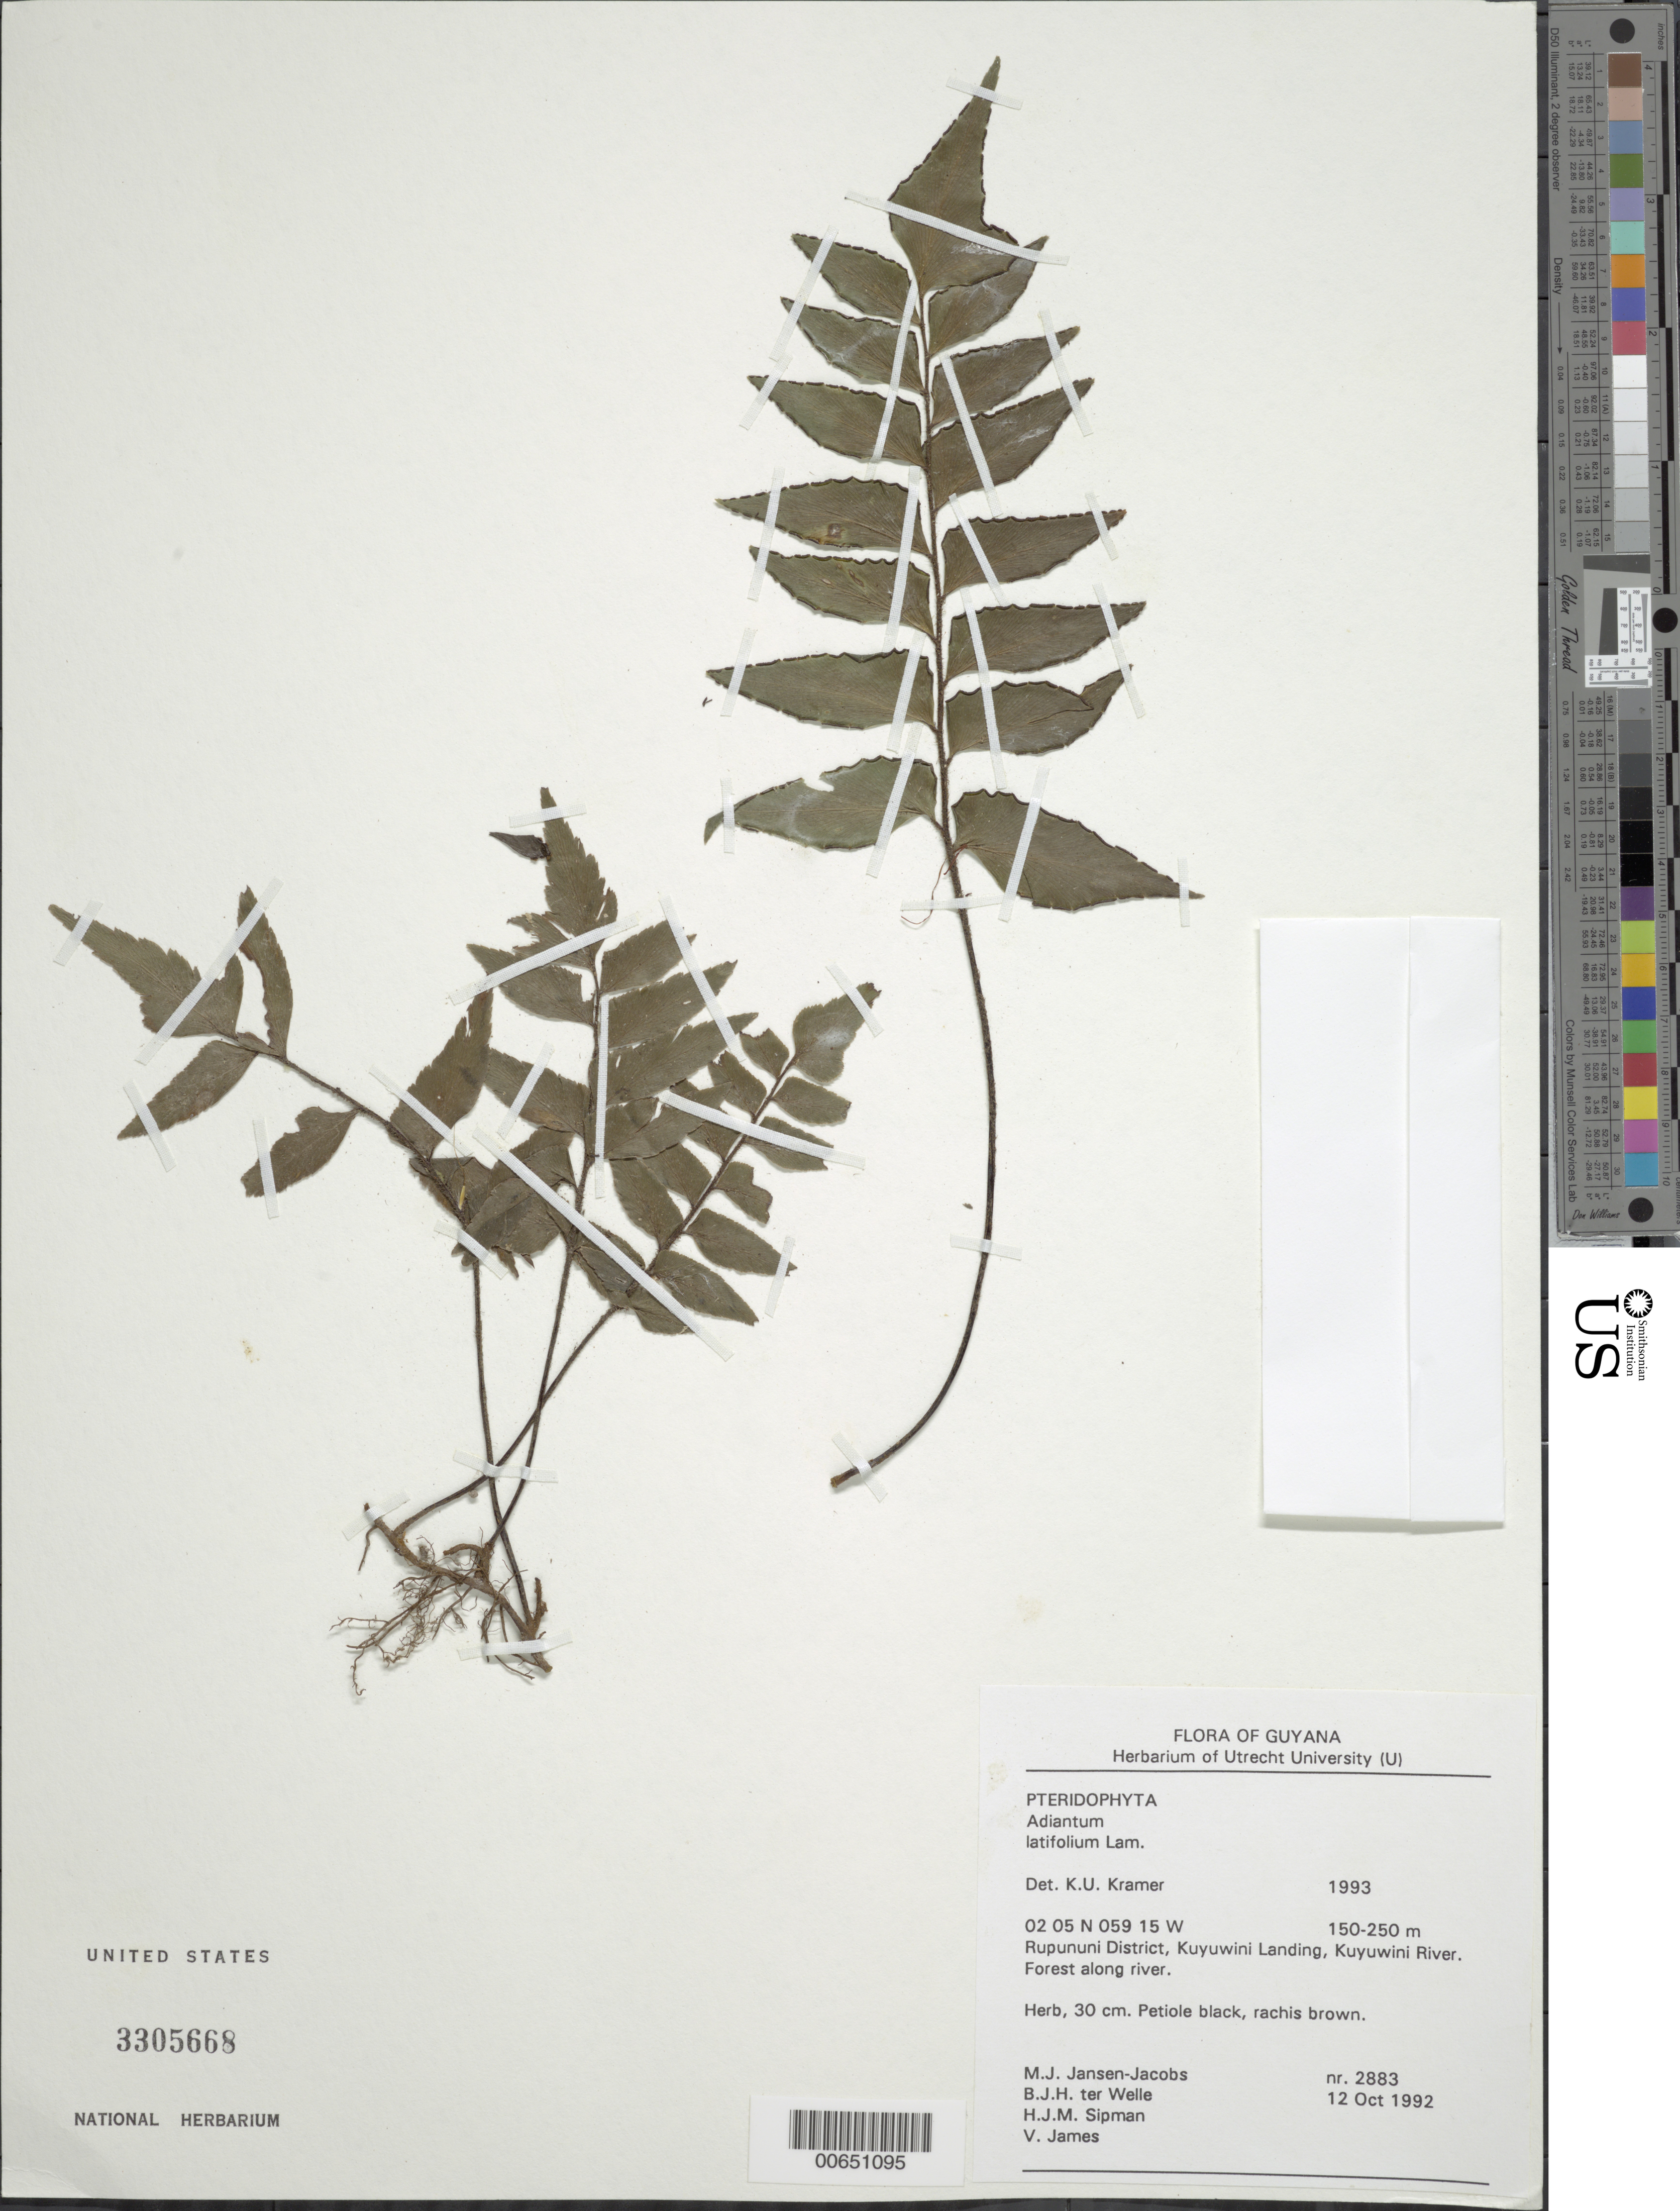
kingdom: Plantae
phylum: Tracheophyta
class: Polypodiopsida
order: Polypodiales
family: Pteridaceae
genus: Adiantum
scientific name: Adiantum latifolium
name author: Lam.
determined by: Kramer, K. U.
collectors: M. J. Jansen-Jacobs, B. Welle, H. J. M. Sipman & V. James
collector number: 2883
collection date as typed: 12-Oct-92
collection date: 1992-10-12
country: Guyana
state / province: U. Takutu-U. Essequibo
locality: Kuyuwini Landing, Kuyuwini River, Rupununi District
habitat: Forest along river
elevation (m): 150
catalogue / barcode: US 3305668